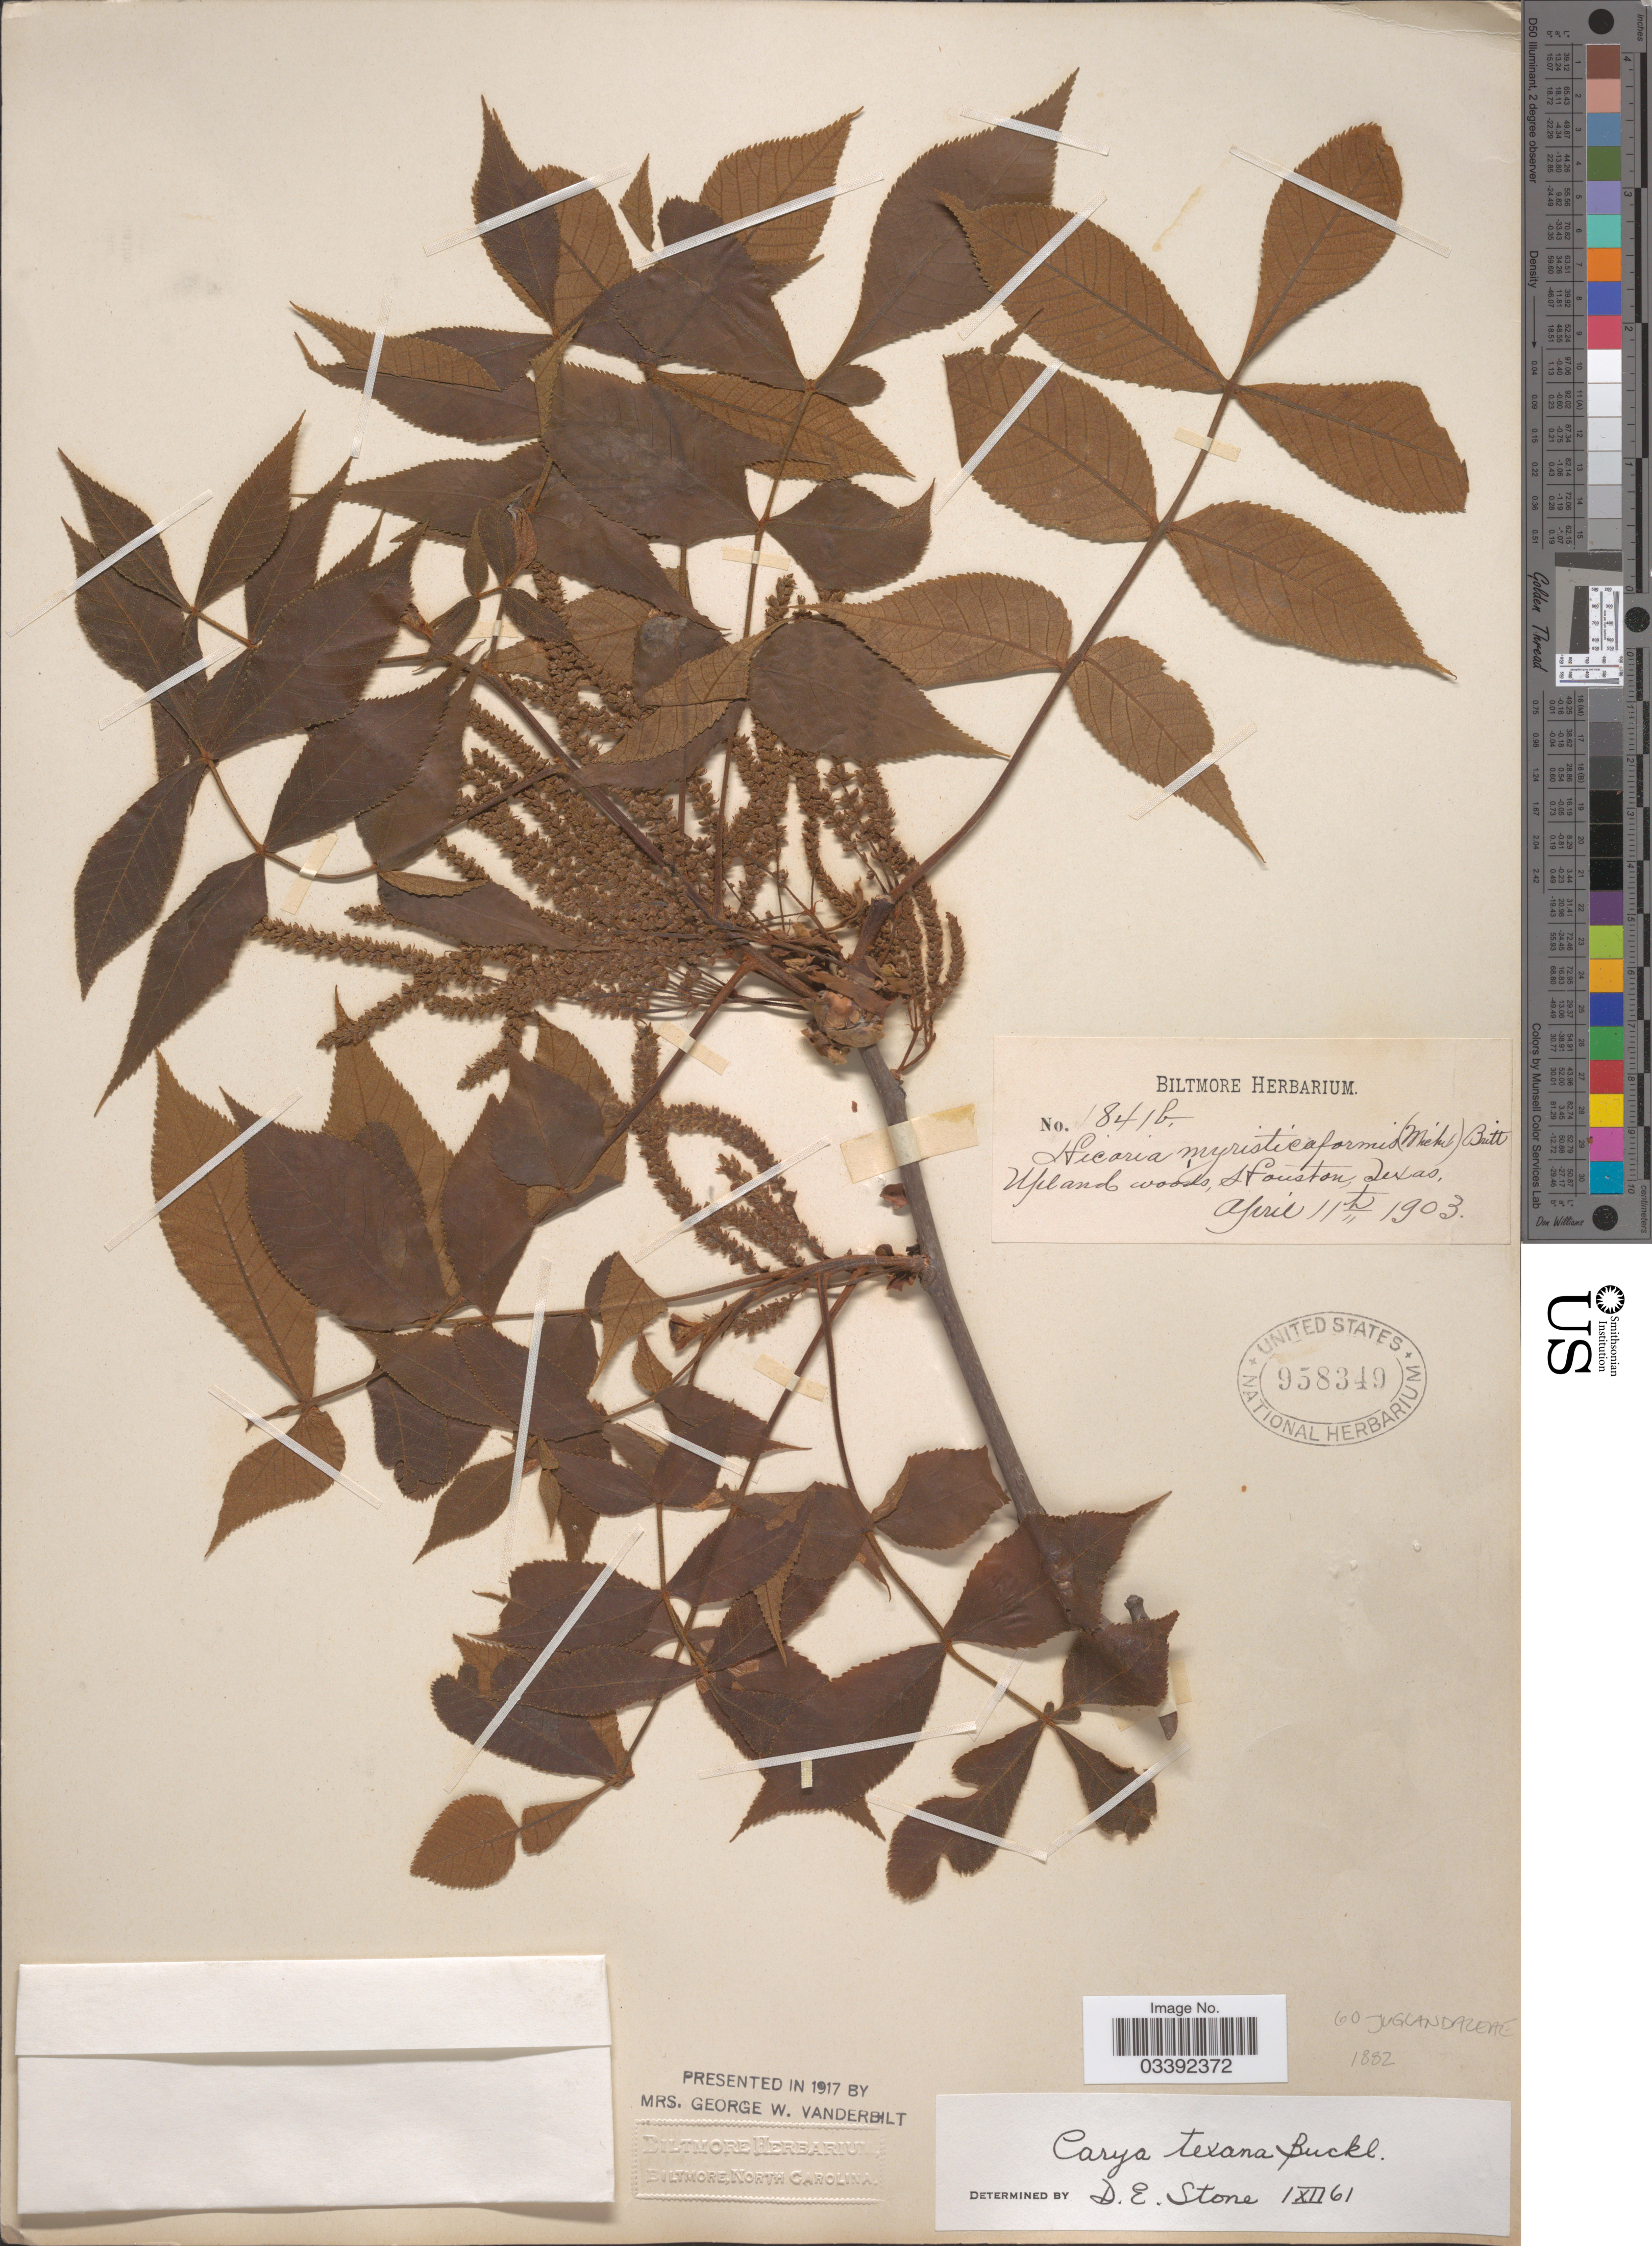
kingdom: Plantae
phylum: Tracheophyta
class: Magnoliopsida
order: Fagales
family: Juglandaceae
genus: Carya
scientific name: Carya texana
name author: Buckley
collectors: ex herb. Biltmore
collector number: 1841b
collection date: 1903-04-11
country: United States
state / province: Texas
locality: Upland woods, Houston.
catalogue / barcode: US 958349